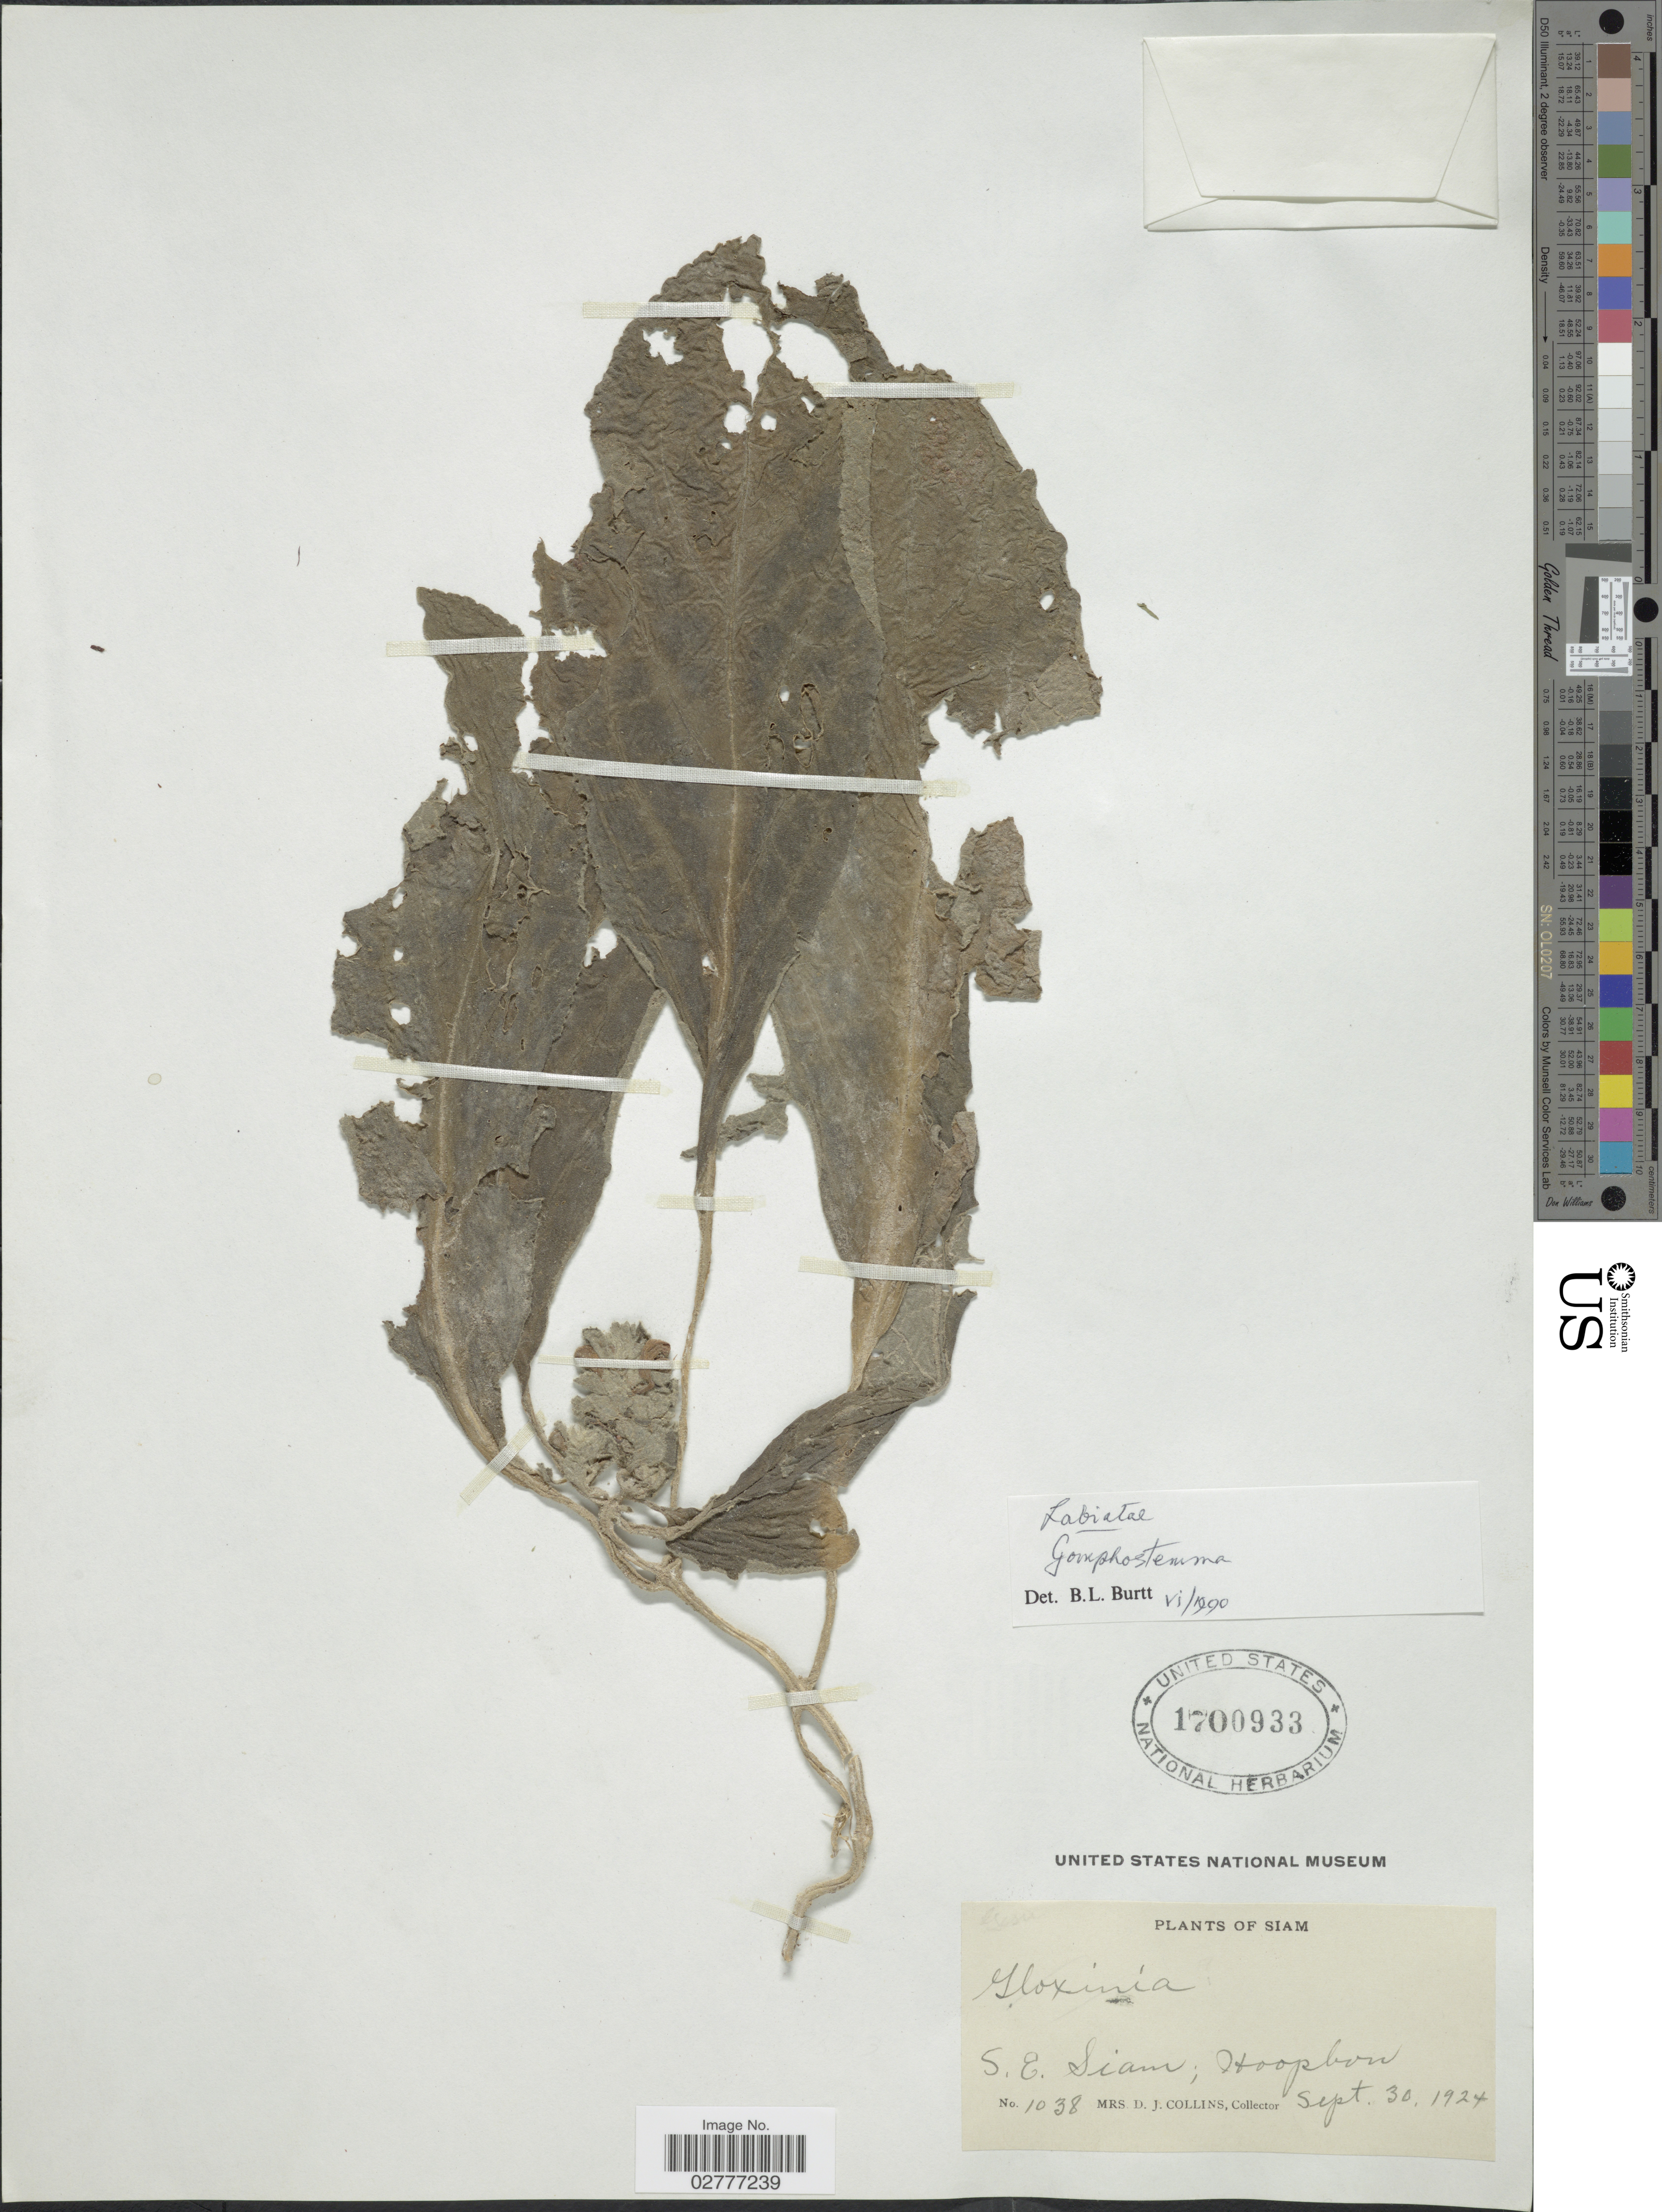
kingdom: Plantae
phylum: Tracheophyta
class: Magnoliopsida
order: Lamiales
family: Lamiaceae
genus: Gomphostemma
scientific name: Gomphostemma sp.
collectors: Mrs. D. J. Collins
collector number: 1038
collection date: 1924-09-30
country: Thailand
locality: Siam. S.E. Siam; Hoopbon.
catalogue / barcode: US 1700933